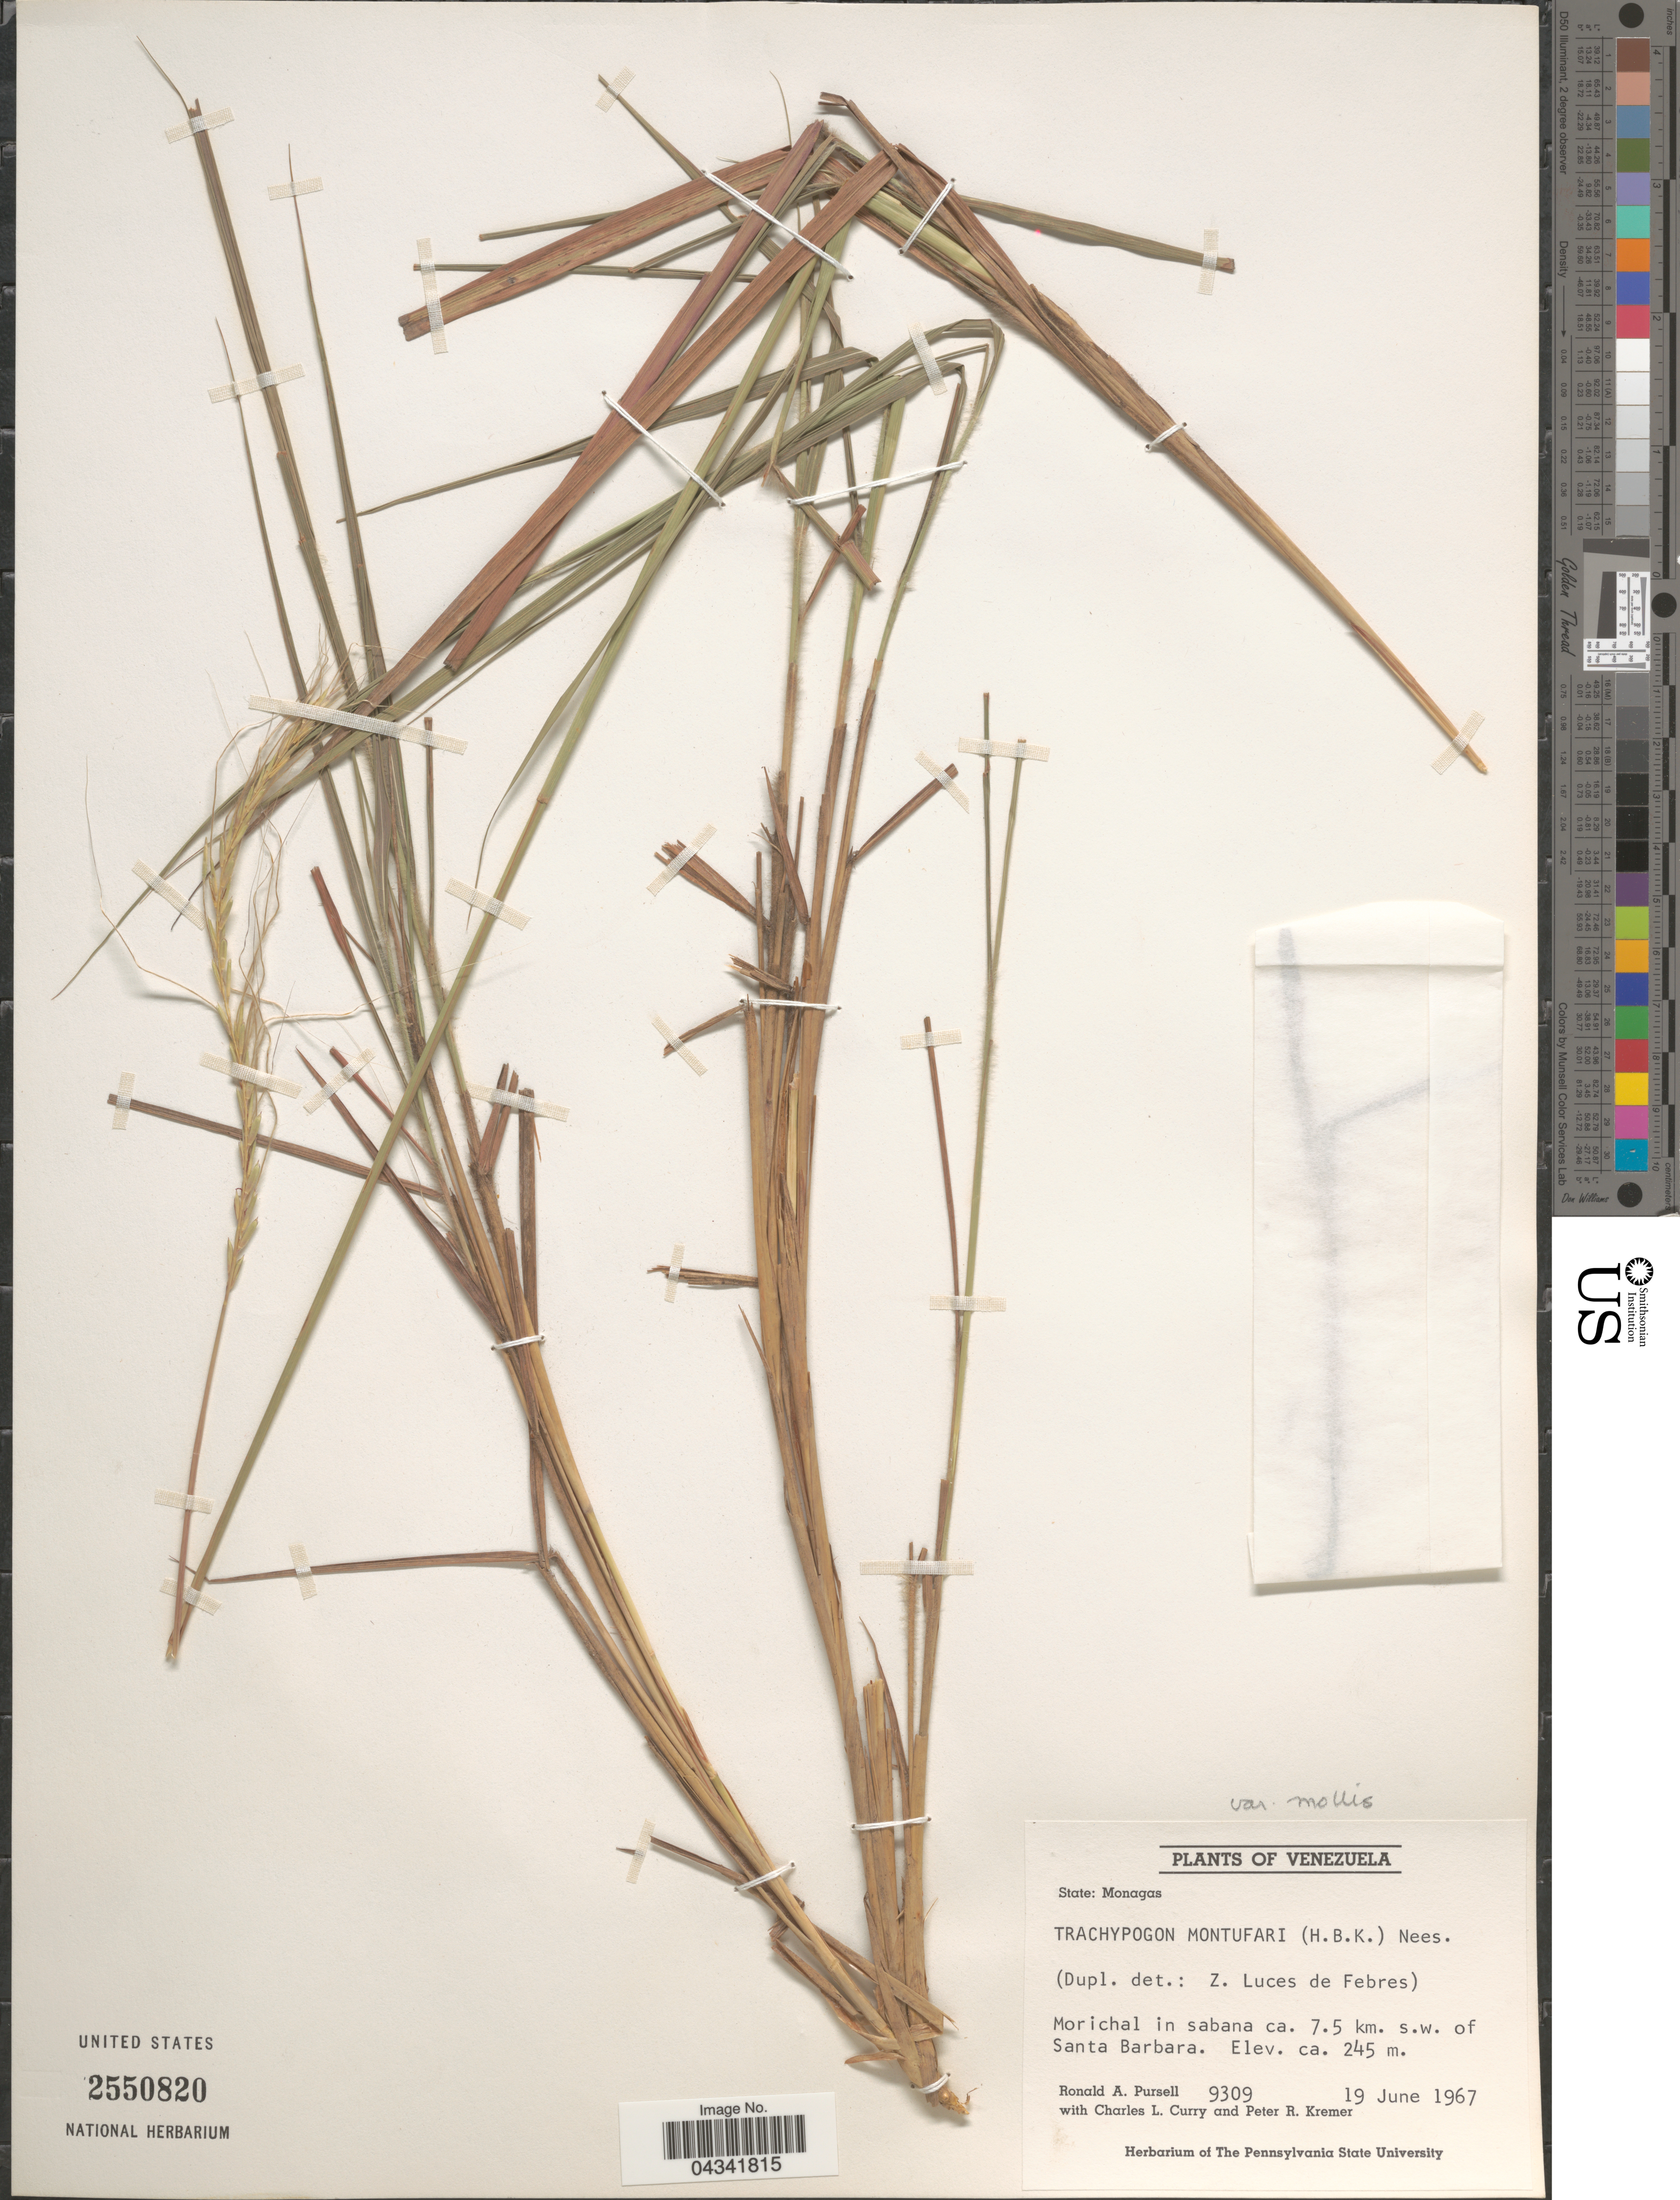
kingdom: Plantae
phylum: Tracheophyta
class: Liliopsida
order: Poales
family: Poaceae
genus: Trachypogon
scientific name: Trachypogon spicatus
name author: (L. f.) Kuntze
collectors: R. A. Pursell, C. L. Curry & P. Kremer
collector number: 9309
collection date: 1967-06-19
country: Venezuela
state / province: Monagas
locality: Morichal in sabana ca. 7.5 km. s.w. of Santa Barbara.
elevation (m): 245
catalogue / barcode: US 2550820